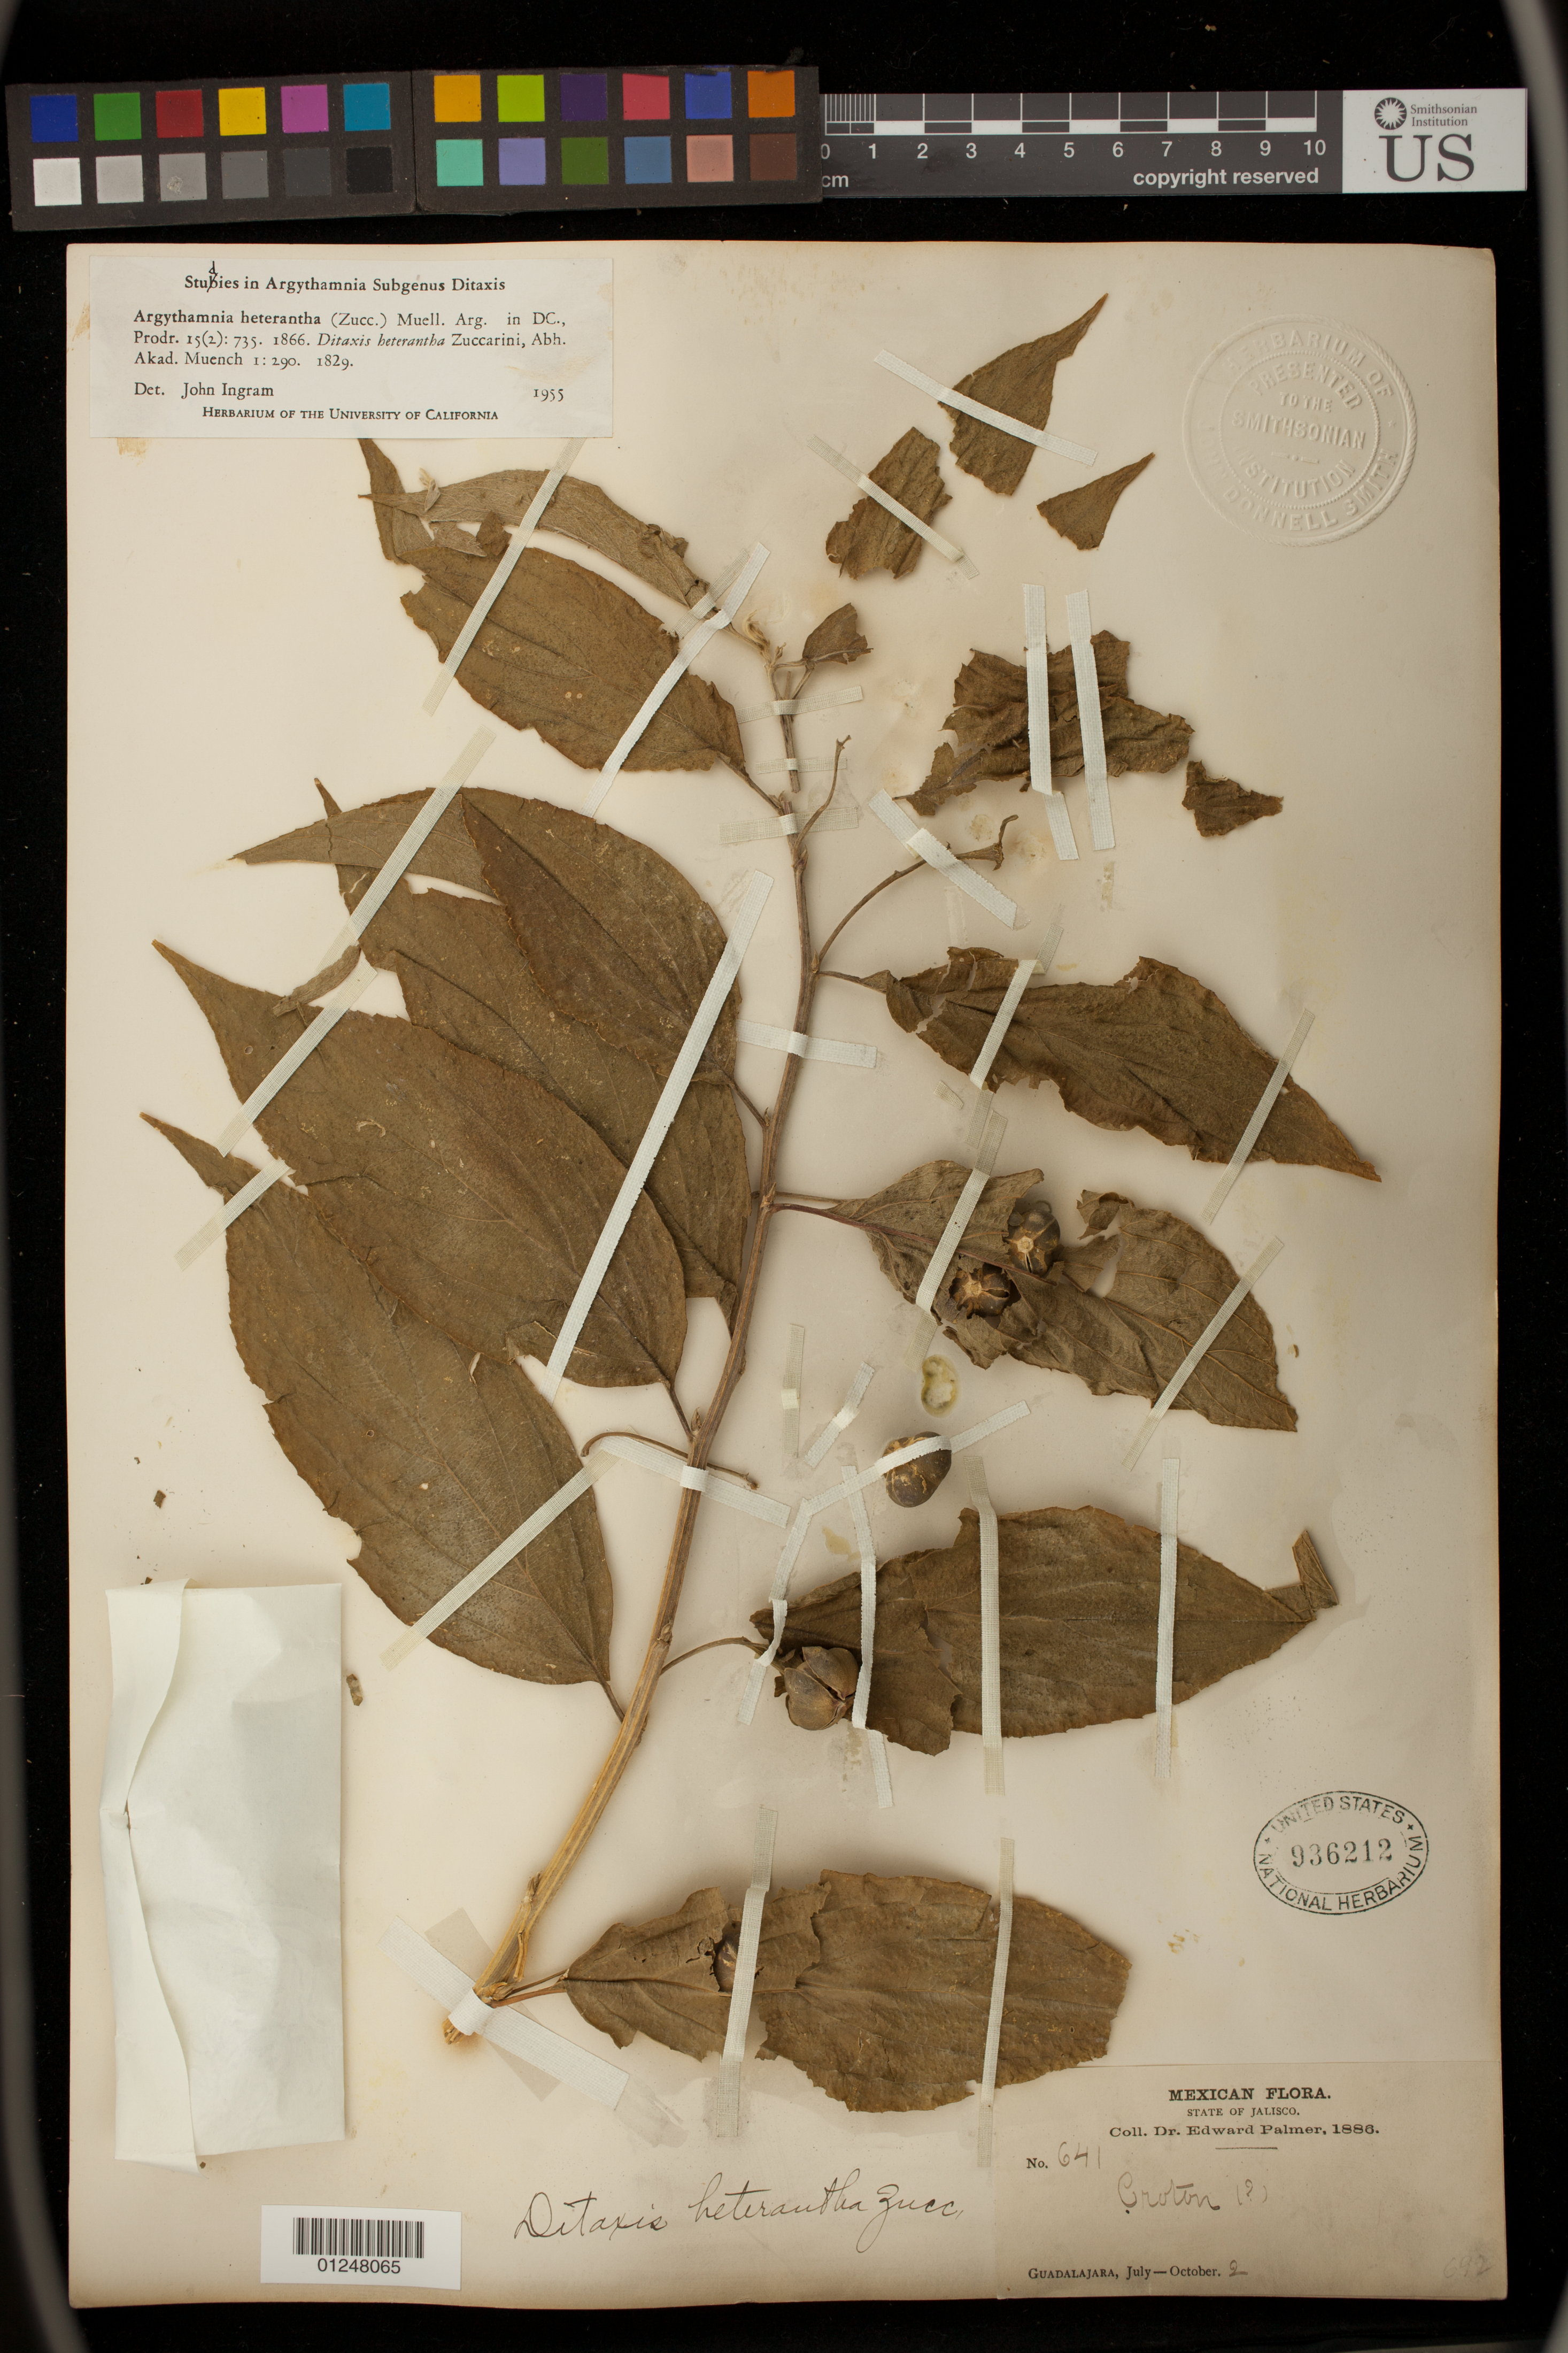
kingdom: Plantae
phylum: Tracheophyta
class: Magnoliopsida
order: Malpighiales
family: Euphorbiaceae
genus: Ditaxis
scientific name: Ditaxis heterantha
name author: Zucc.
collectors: E. Palmer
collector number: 641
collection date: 1886-07/1886-10-02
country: Mexico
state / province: Jalisco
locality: Guadalajara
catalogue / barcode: US 936212